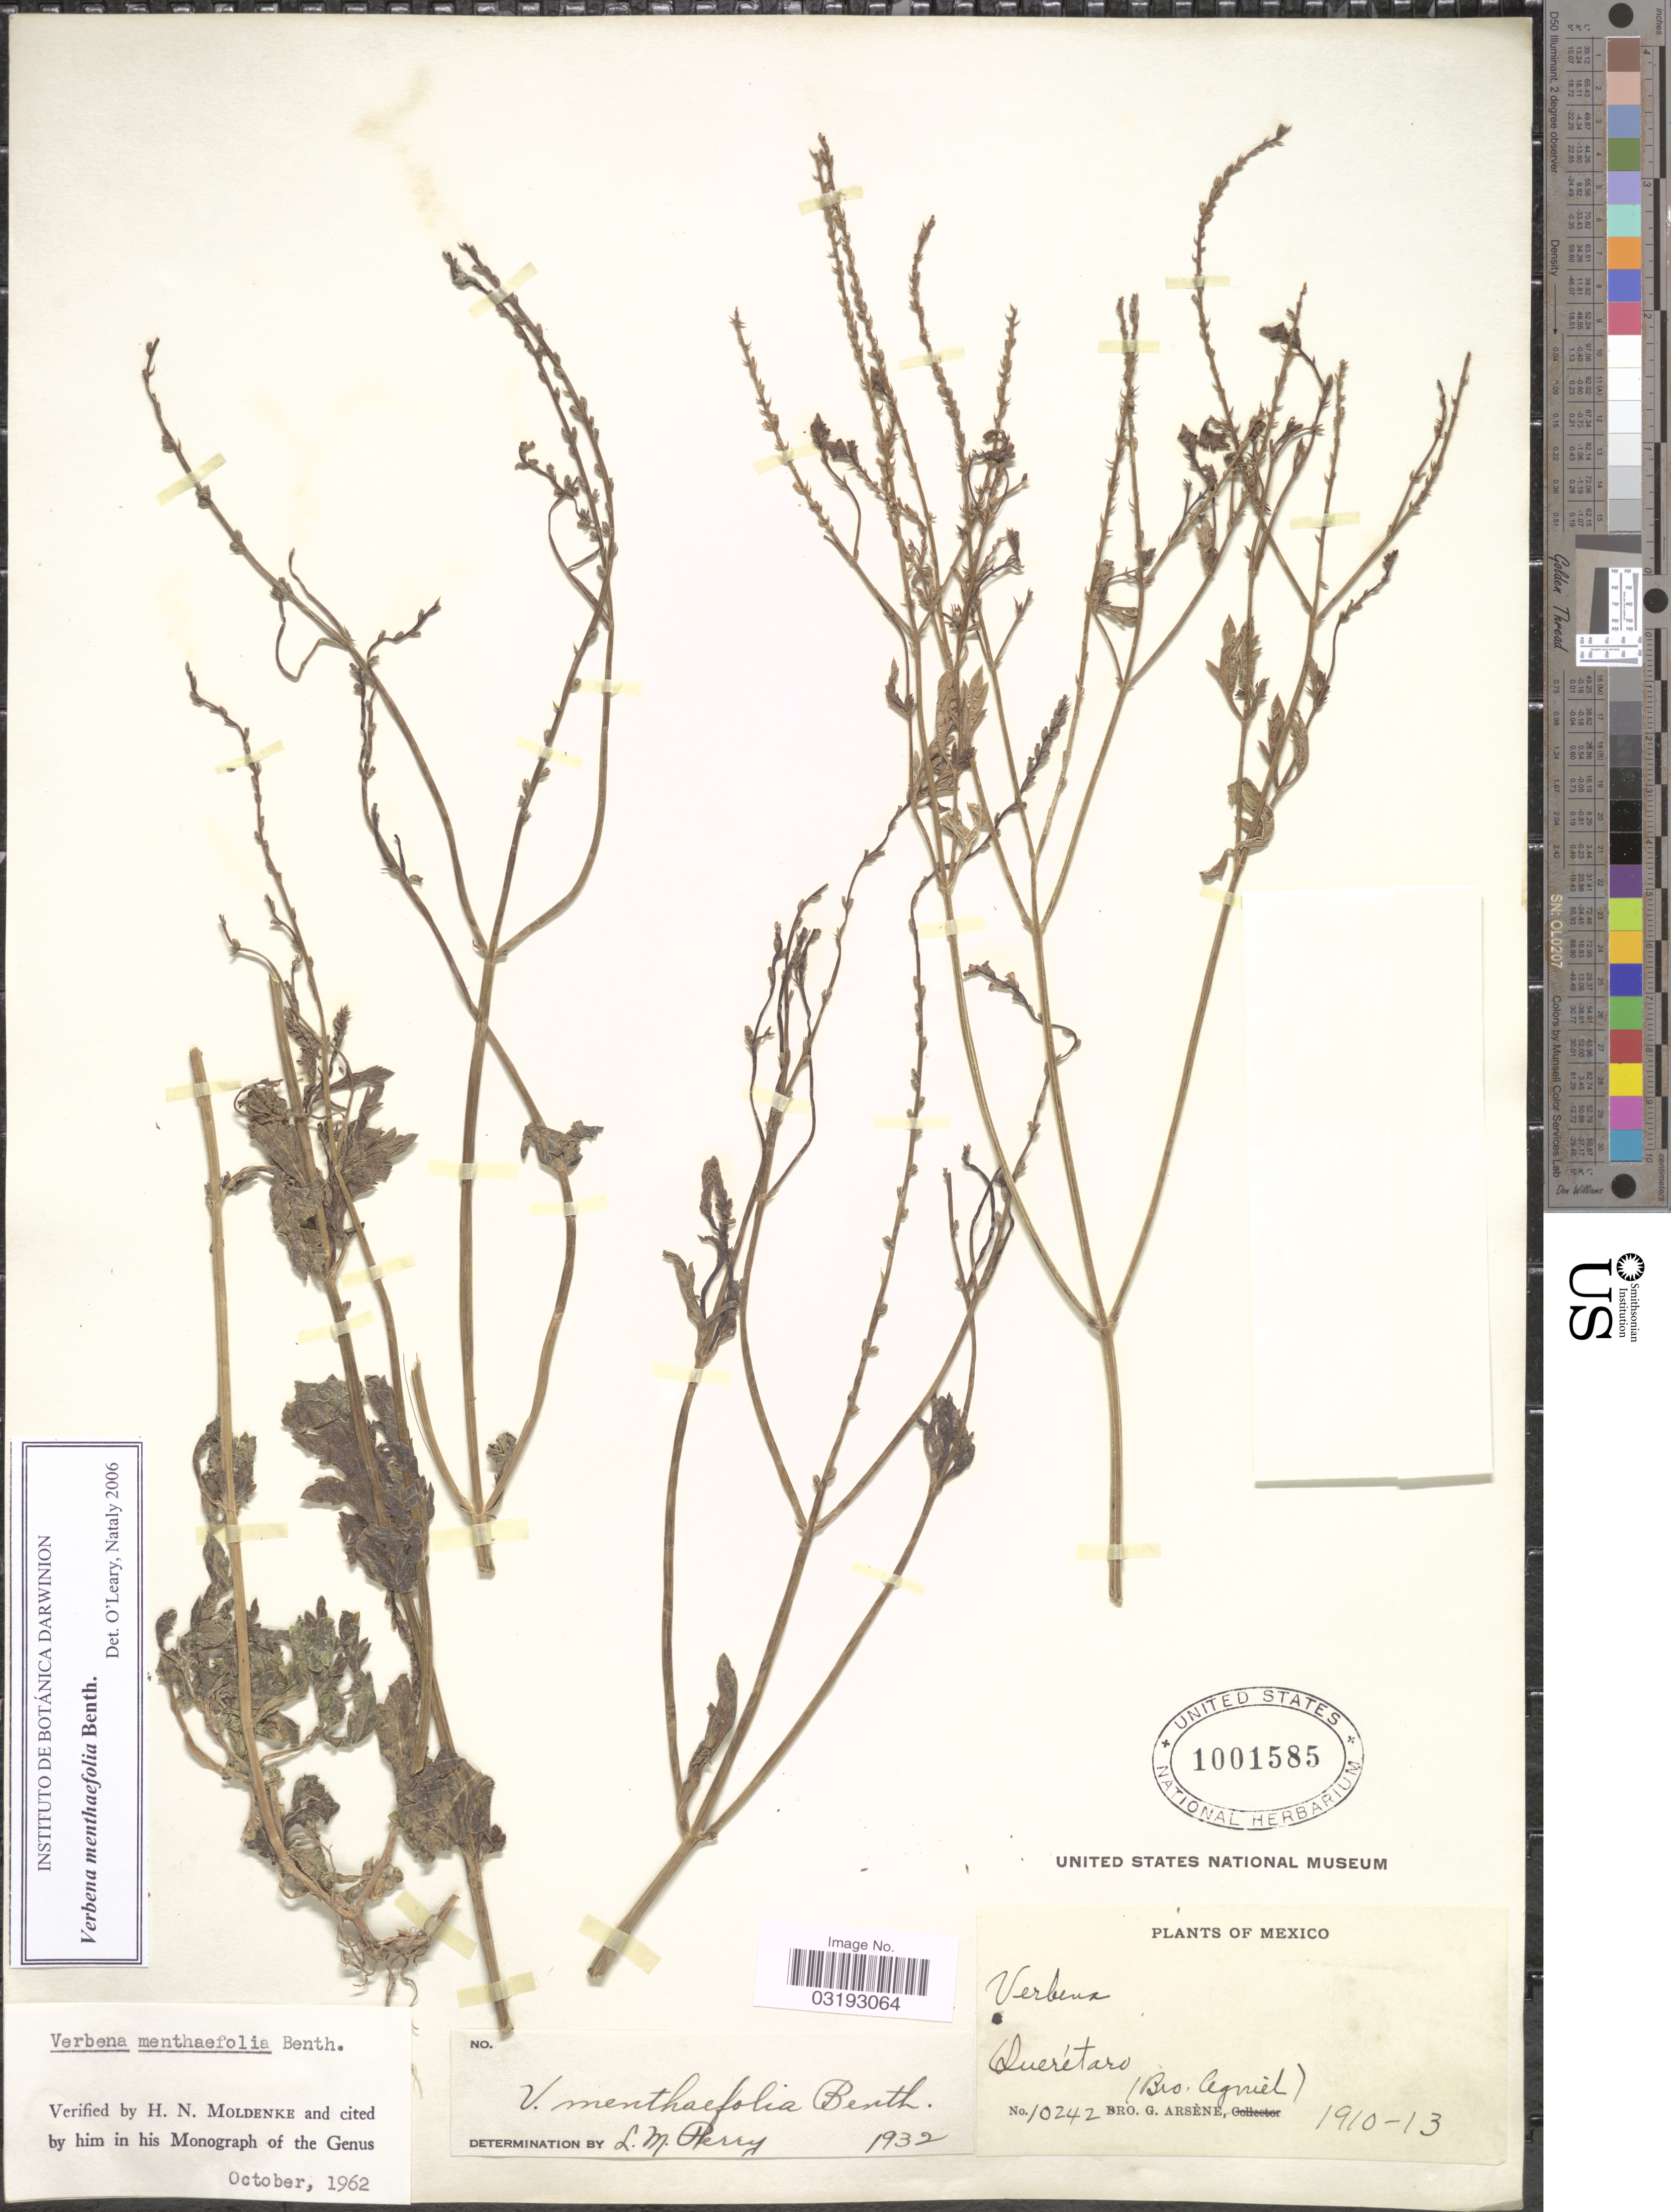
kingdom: Plantae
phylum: Tracheophyta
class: Magnoliopsida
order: Lamiales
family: Verbenaceae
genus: Verbena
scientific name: Verbena menthaefolia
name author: Benth.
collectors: Bro. G. Arsène & Bro. Agniel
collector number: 10242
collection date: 1910/1913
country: Mexico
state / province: Querétaro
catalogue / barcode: US 1001585